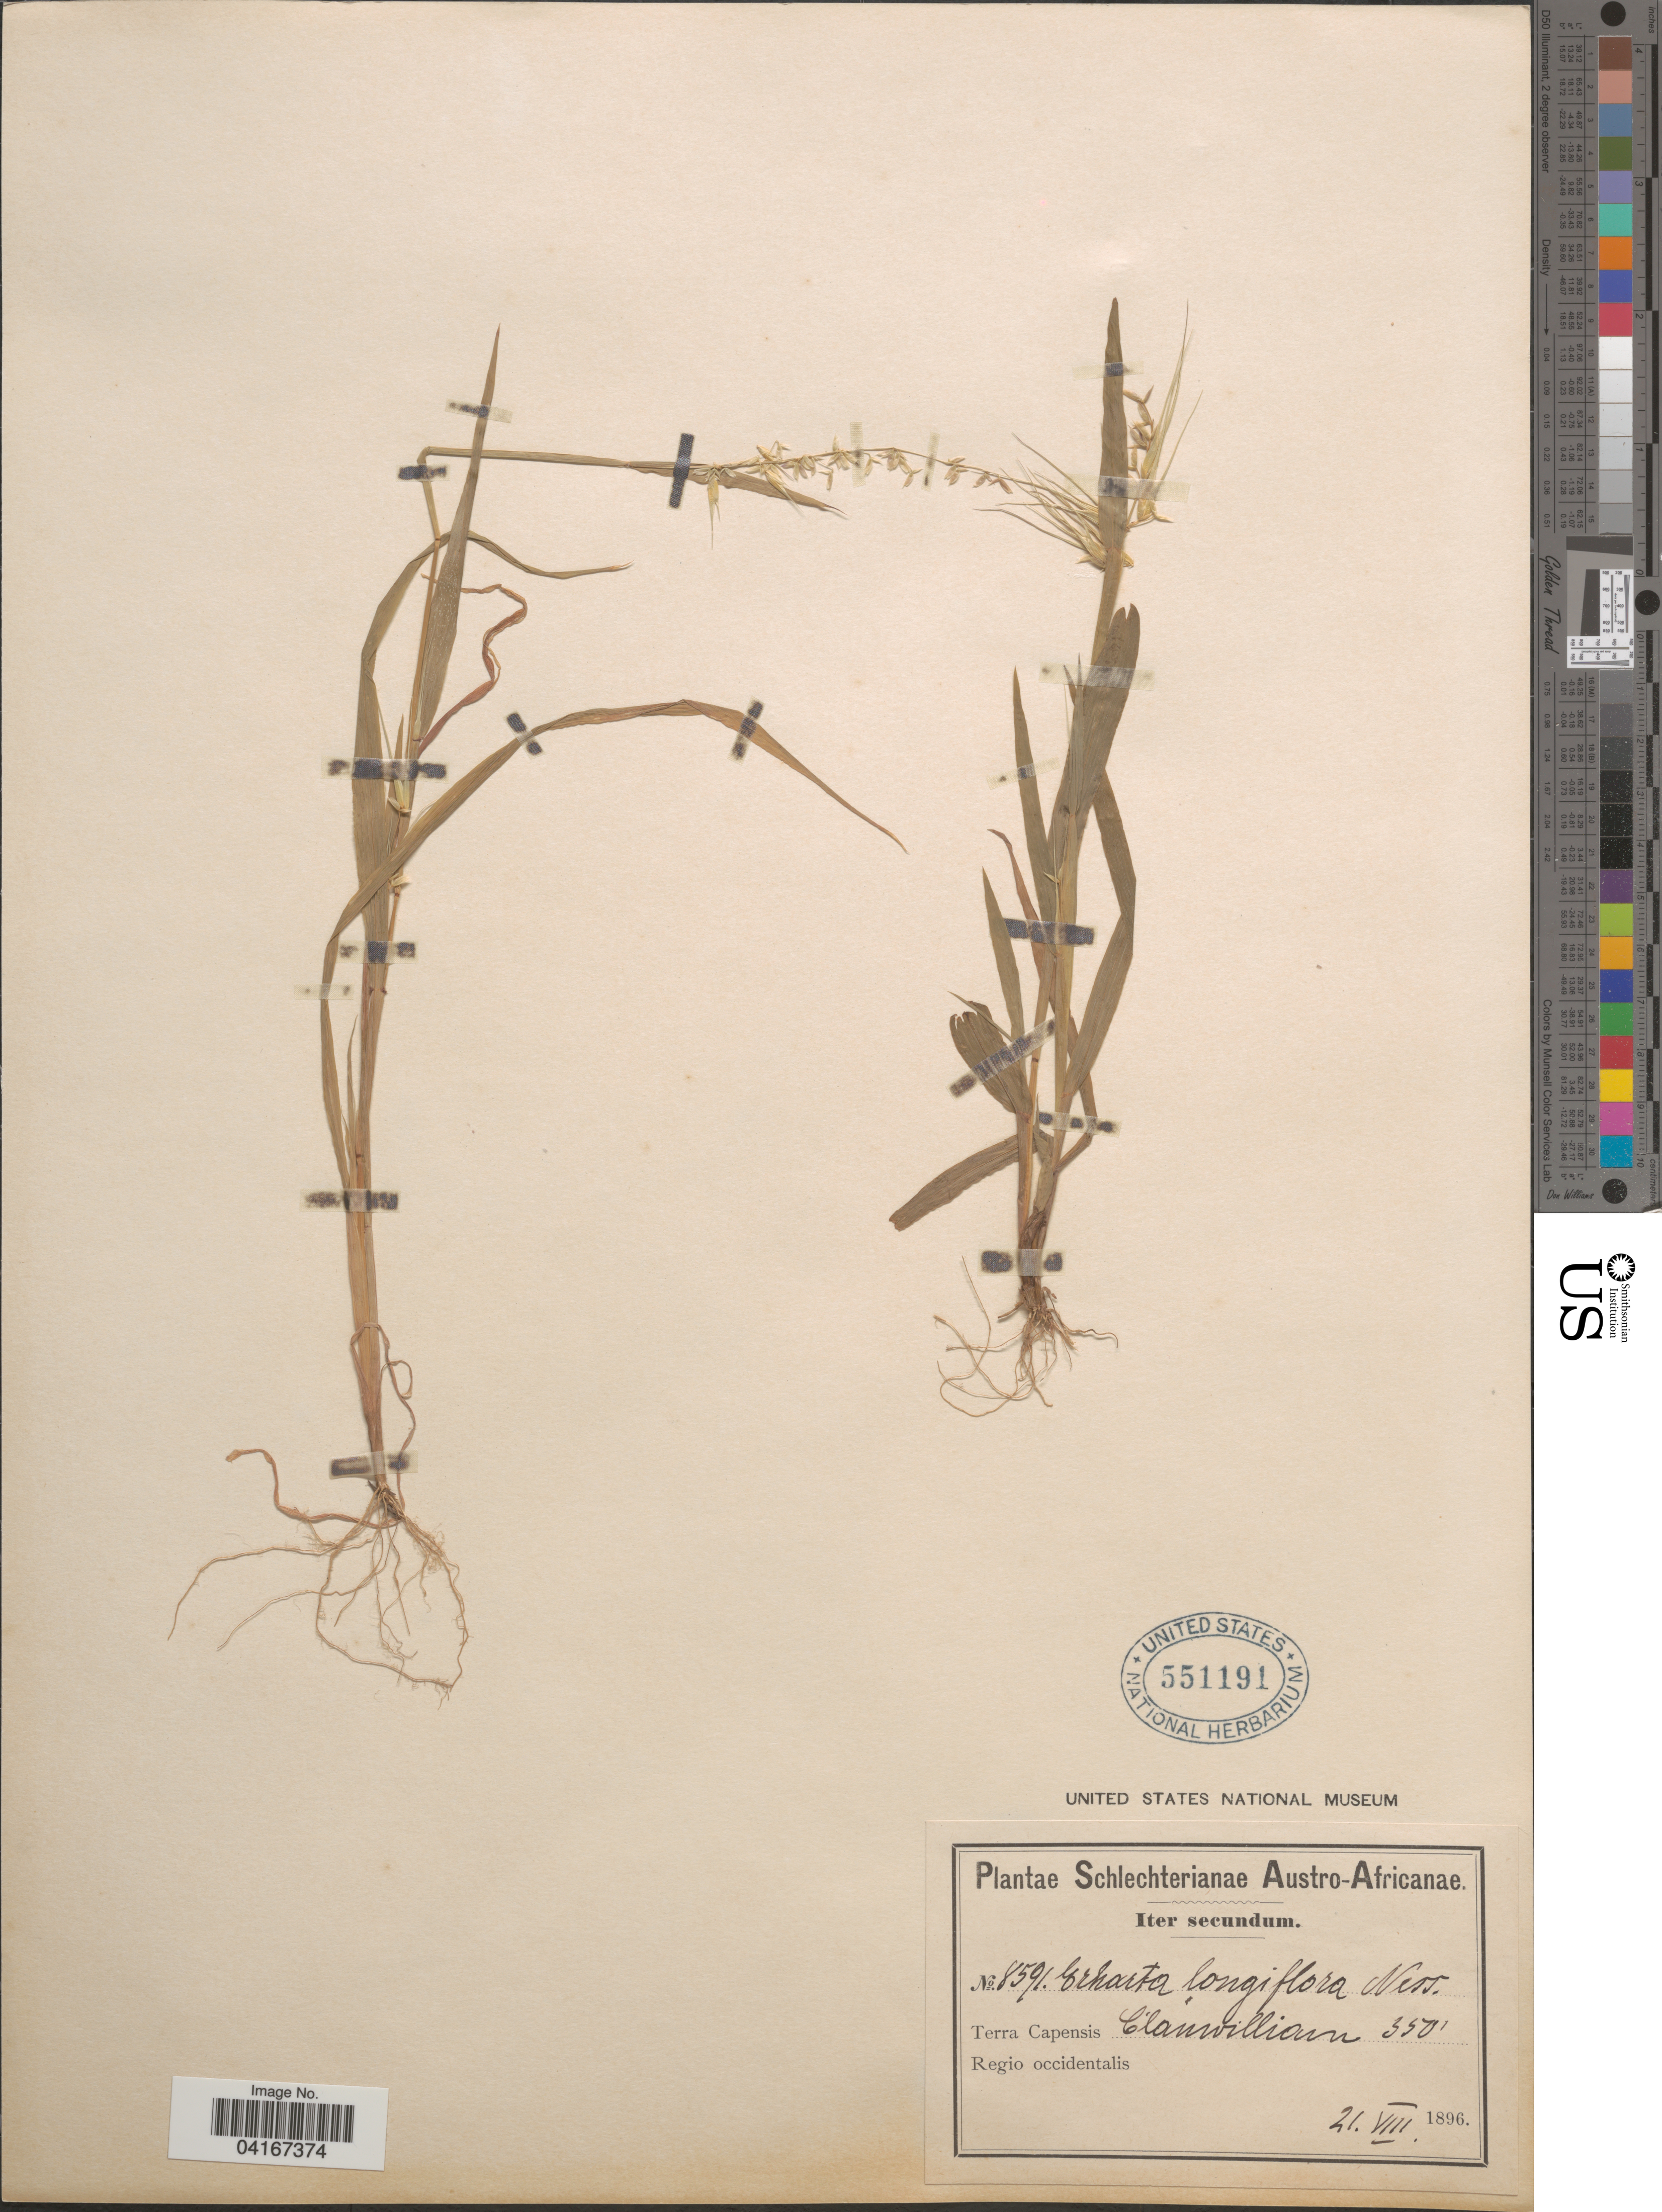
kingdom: Plantae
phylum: Tracheophyta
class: Liliopsida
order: Poales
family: Poaceae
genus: Ehrharta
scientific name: Ehrharta longiflora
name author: Sm.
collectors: Schlechter, --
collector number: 8591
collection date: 1896-08-21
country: South Africa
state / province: Western Cape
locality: Austro-Africanae. Iter secundum. Terra Capensis Clanwilliam. Regio occidentalis.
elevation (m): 107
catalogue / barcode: US 551191